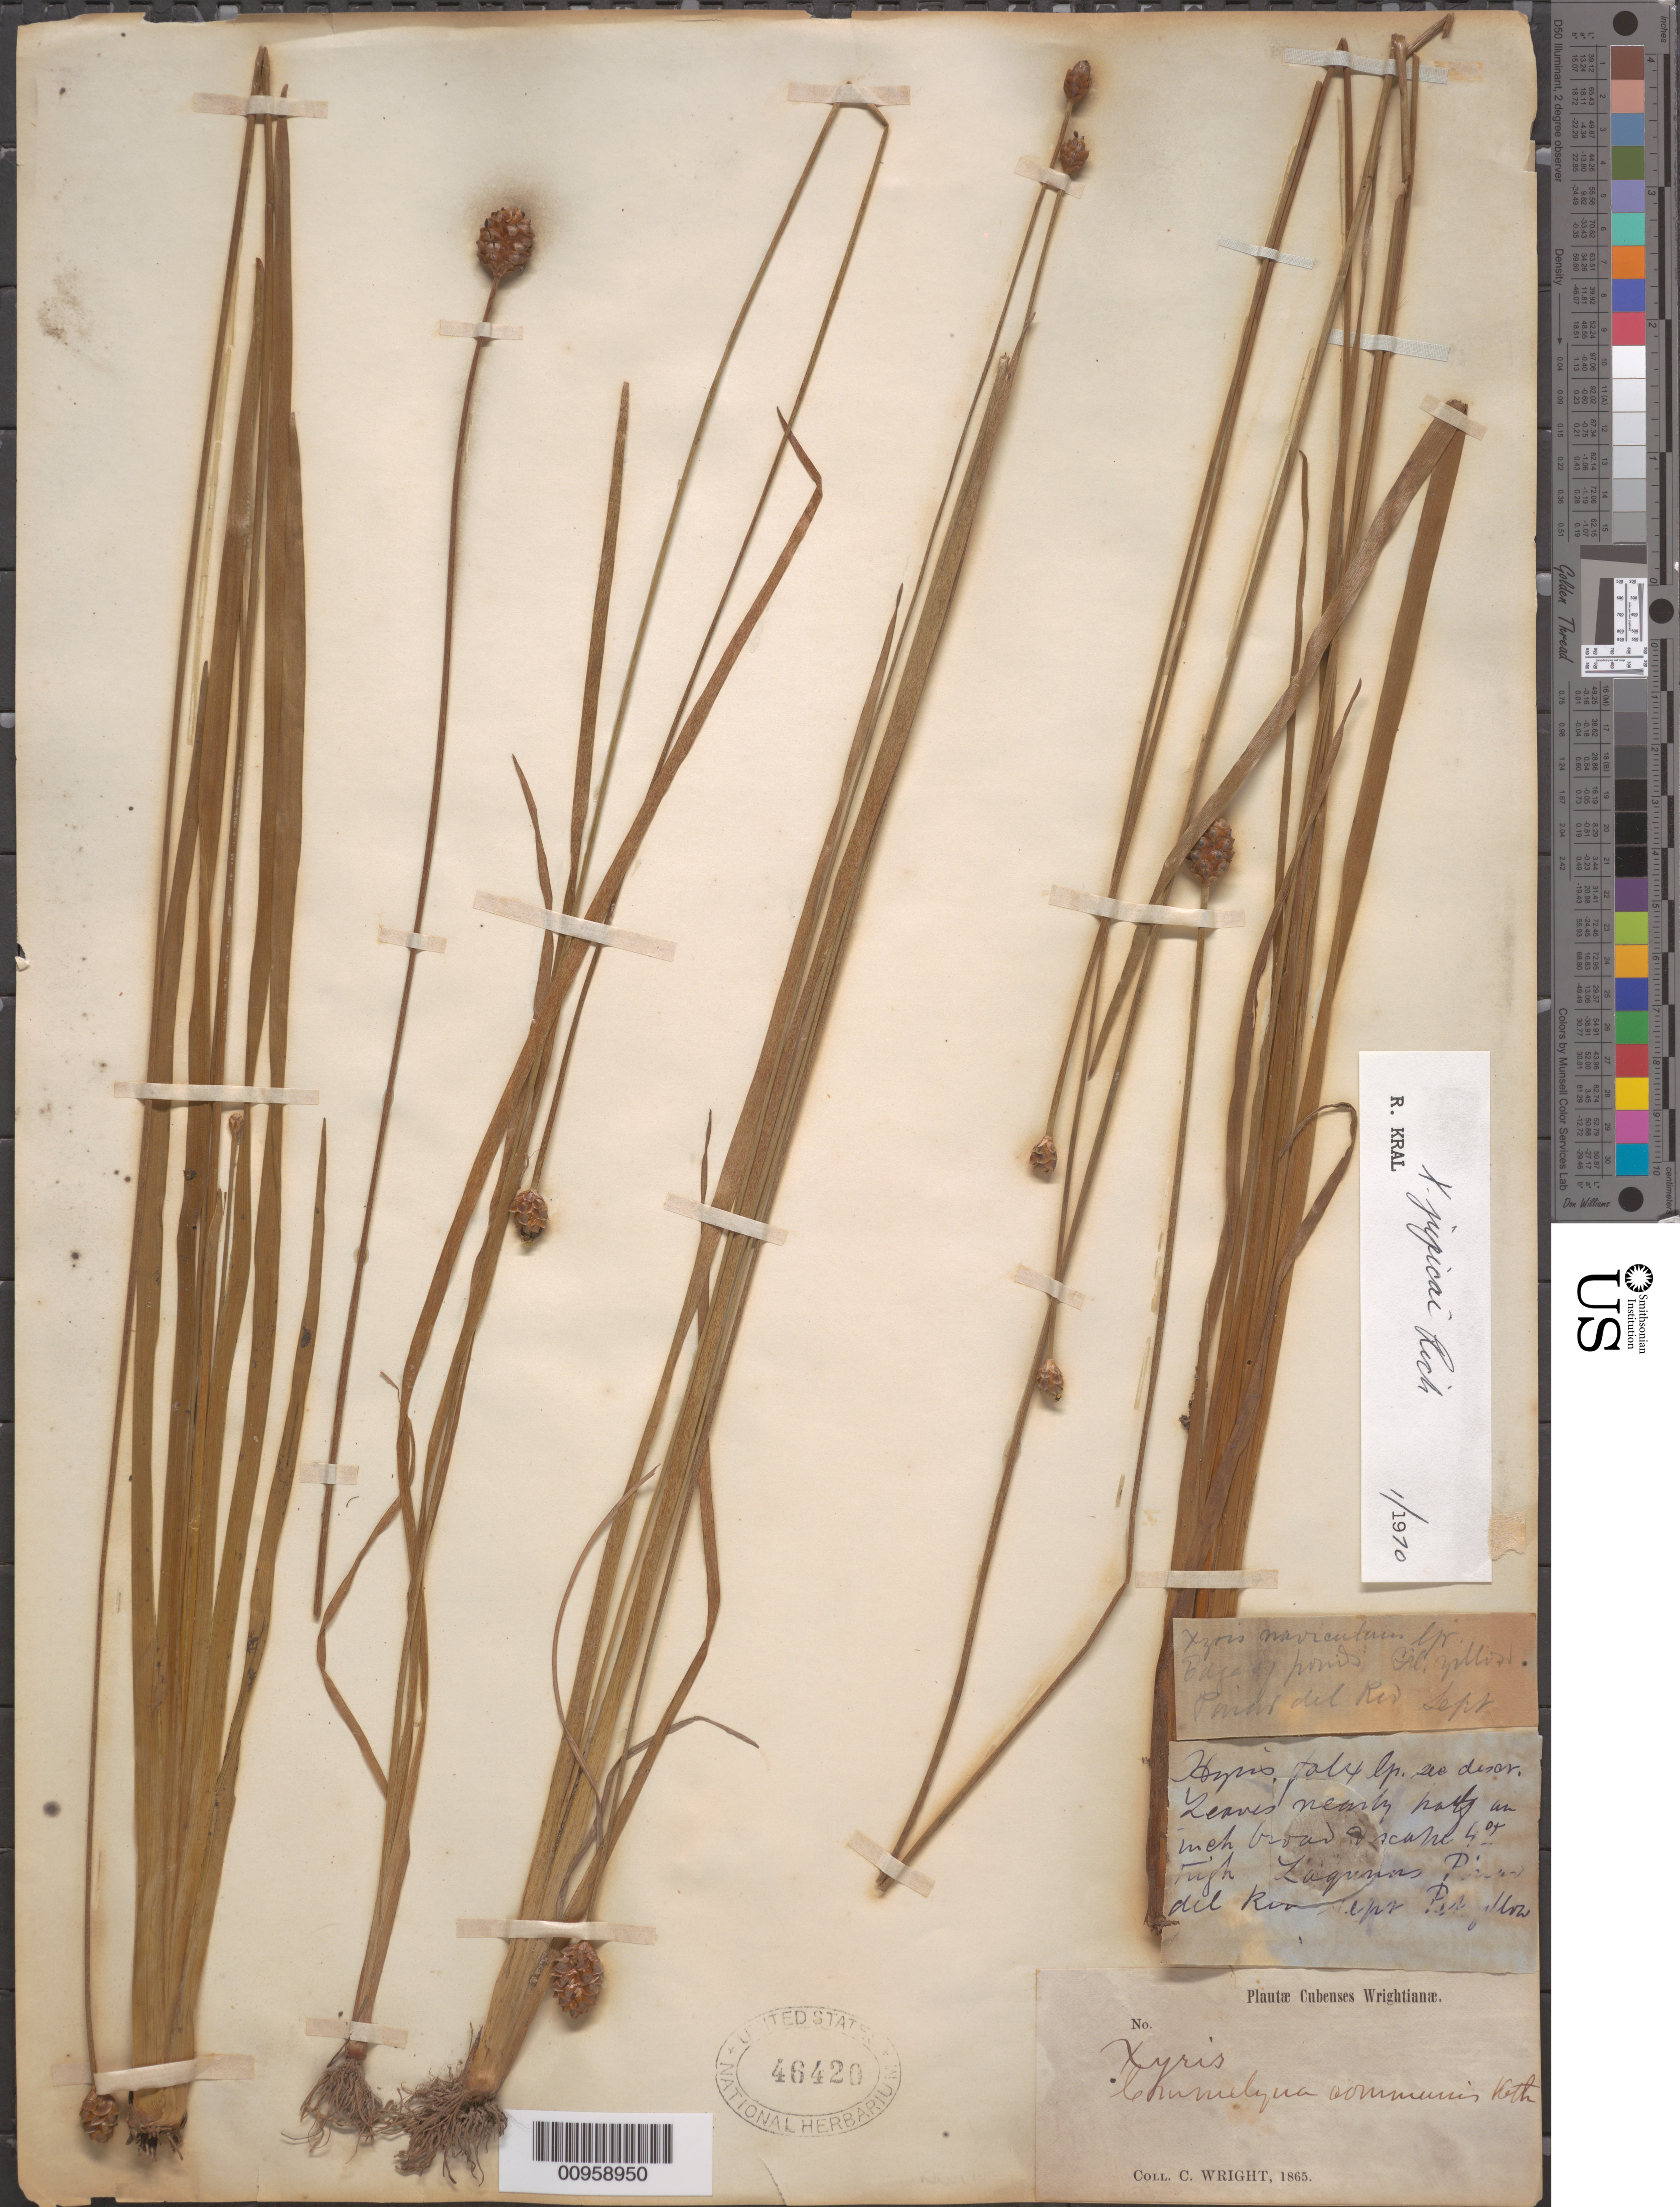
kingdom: Plantae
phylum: Tracheophyta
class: Liliopsida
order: Poales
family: Xyridaceae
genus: Xyris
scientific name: Xyris jupicai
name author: Rich.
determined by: Kral, Robert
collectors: C. Wright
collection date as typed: Sep 1865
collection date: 1865-09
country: Cuba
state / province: Pinar del Rio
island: Cuba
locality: Pinar del Rio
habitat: Lagunas, edge of pond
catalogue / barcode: US 46420